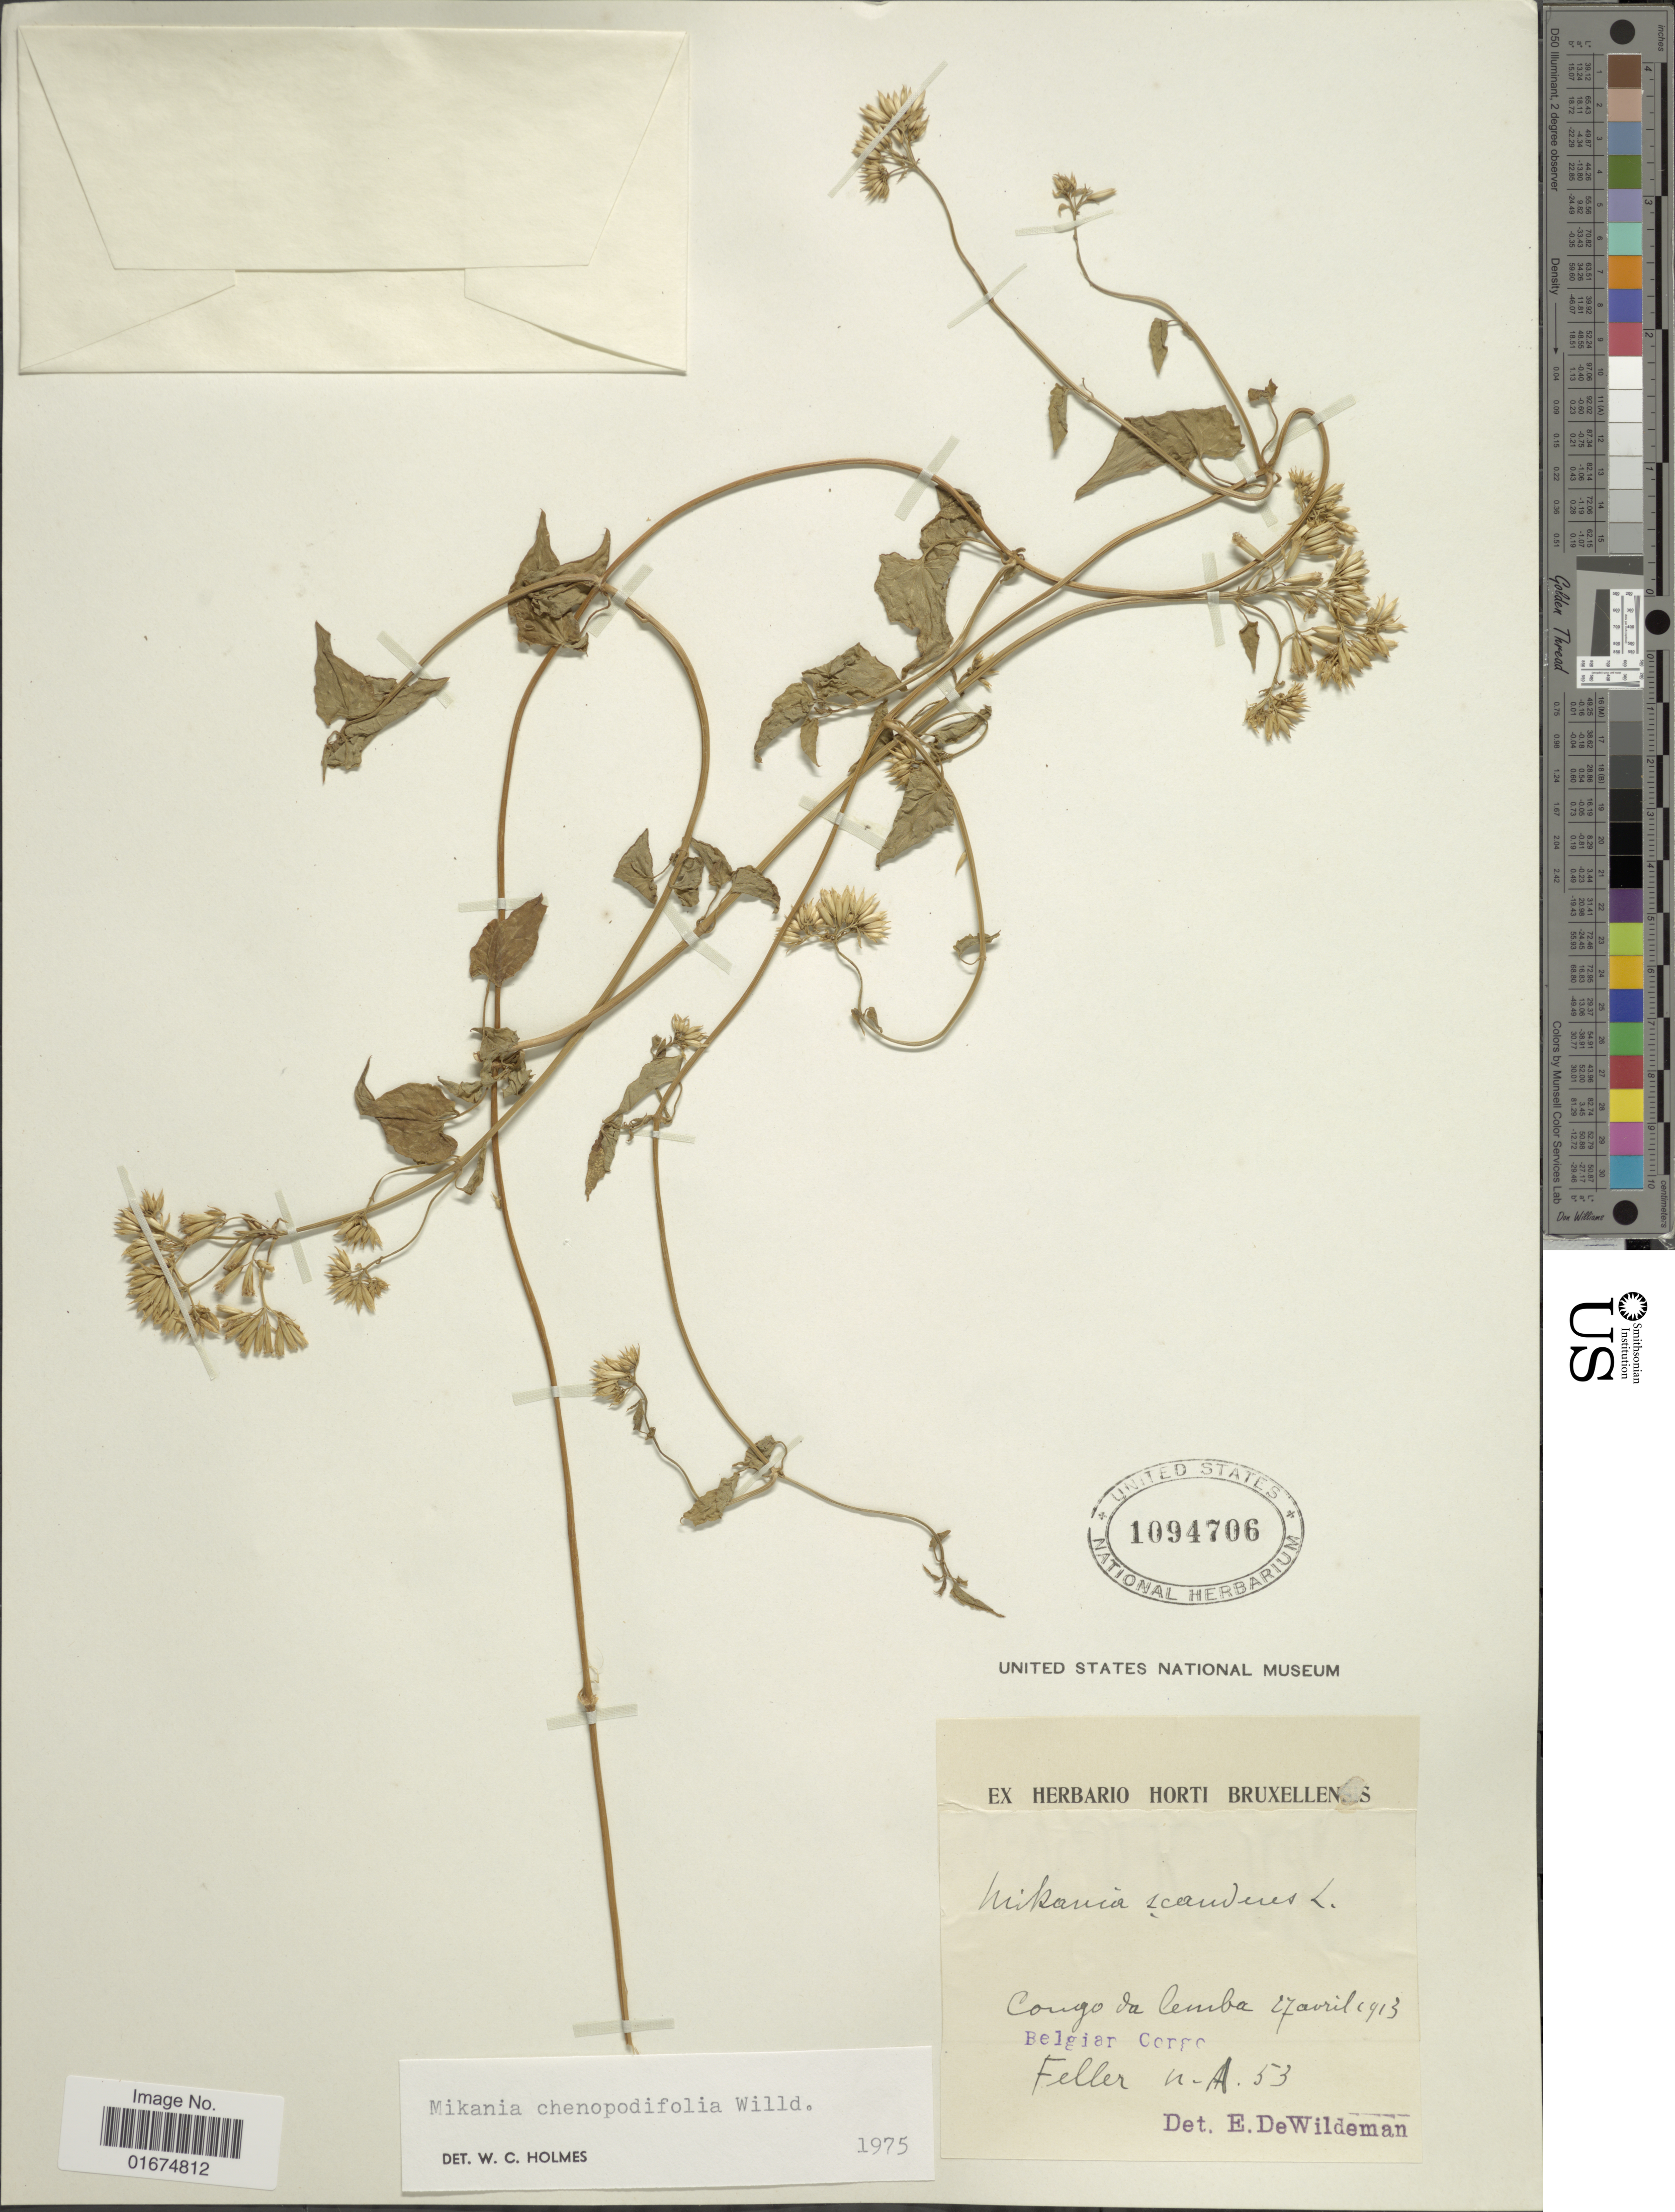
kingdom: Plantae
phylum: Tracheophyta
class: Magnoliopsida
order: Asterales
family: Asteraceae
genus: Mikania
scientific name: Mikania chenopodifolia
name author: Willd.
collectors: Feller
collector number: A53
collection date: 1913-04-17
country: Congo, Democratic Republic of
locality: Congo da Lemba, Belgian Congo.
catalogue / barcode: US 1094706